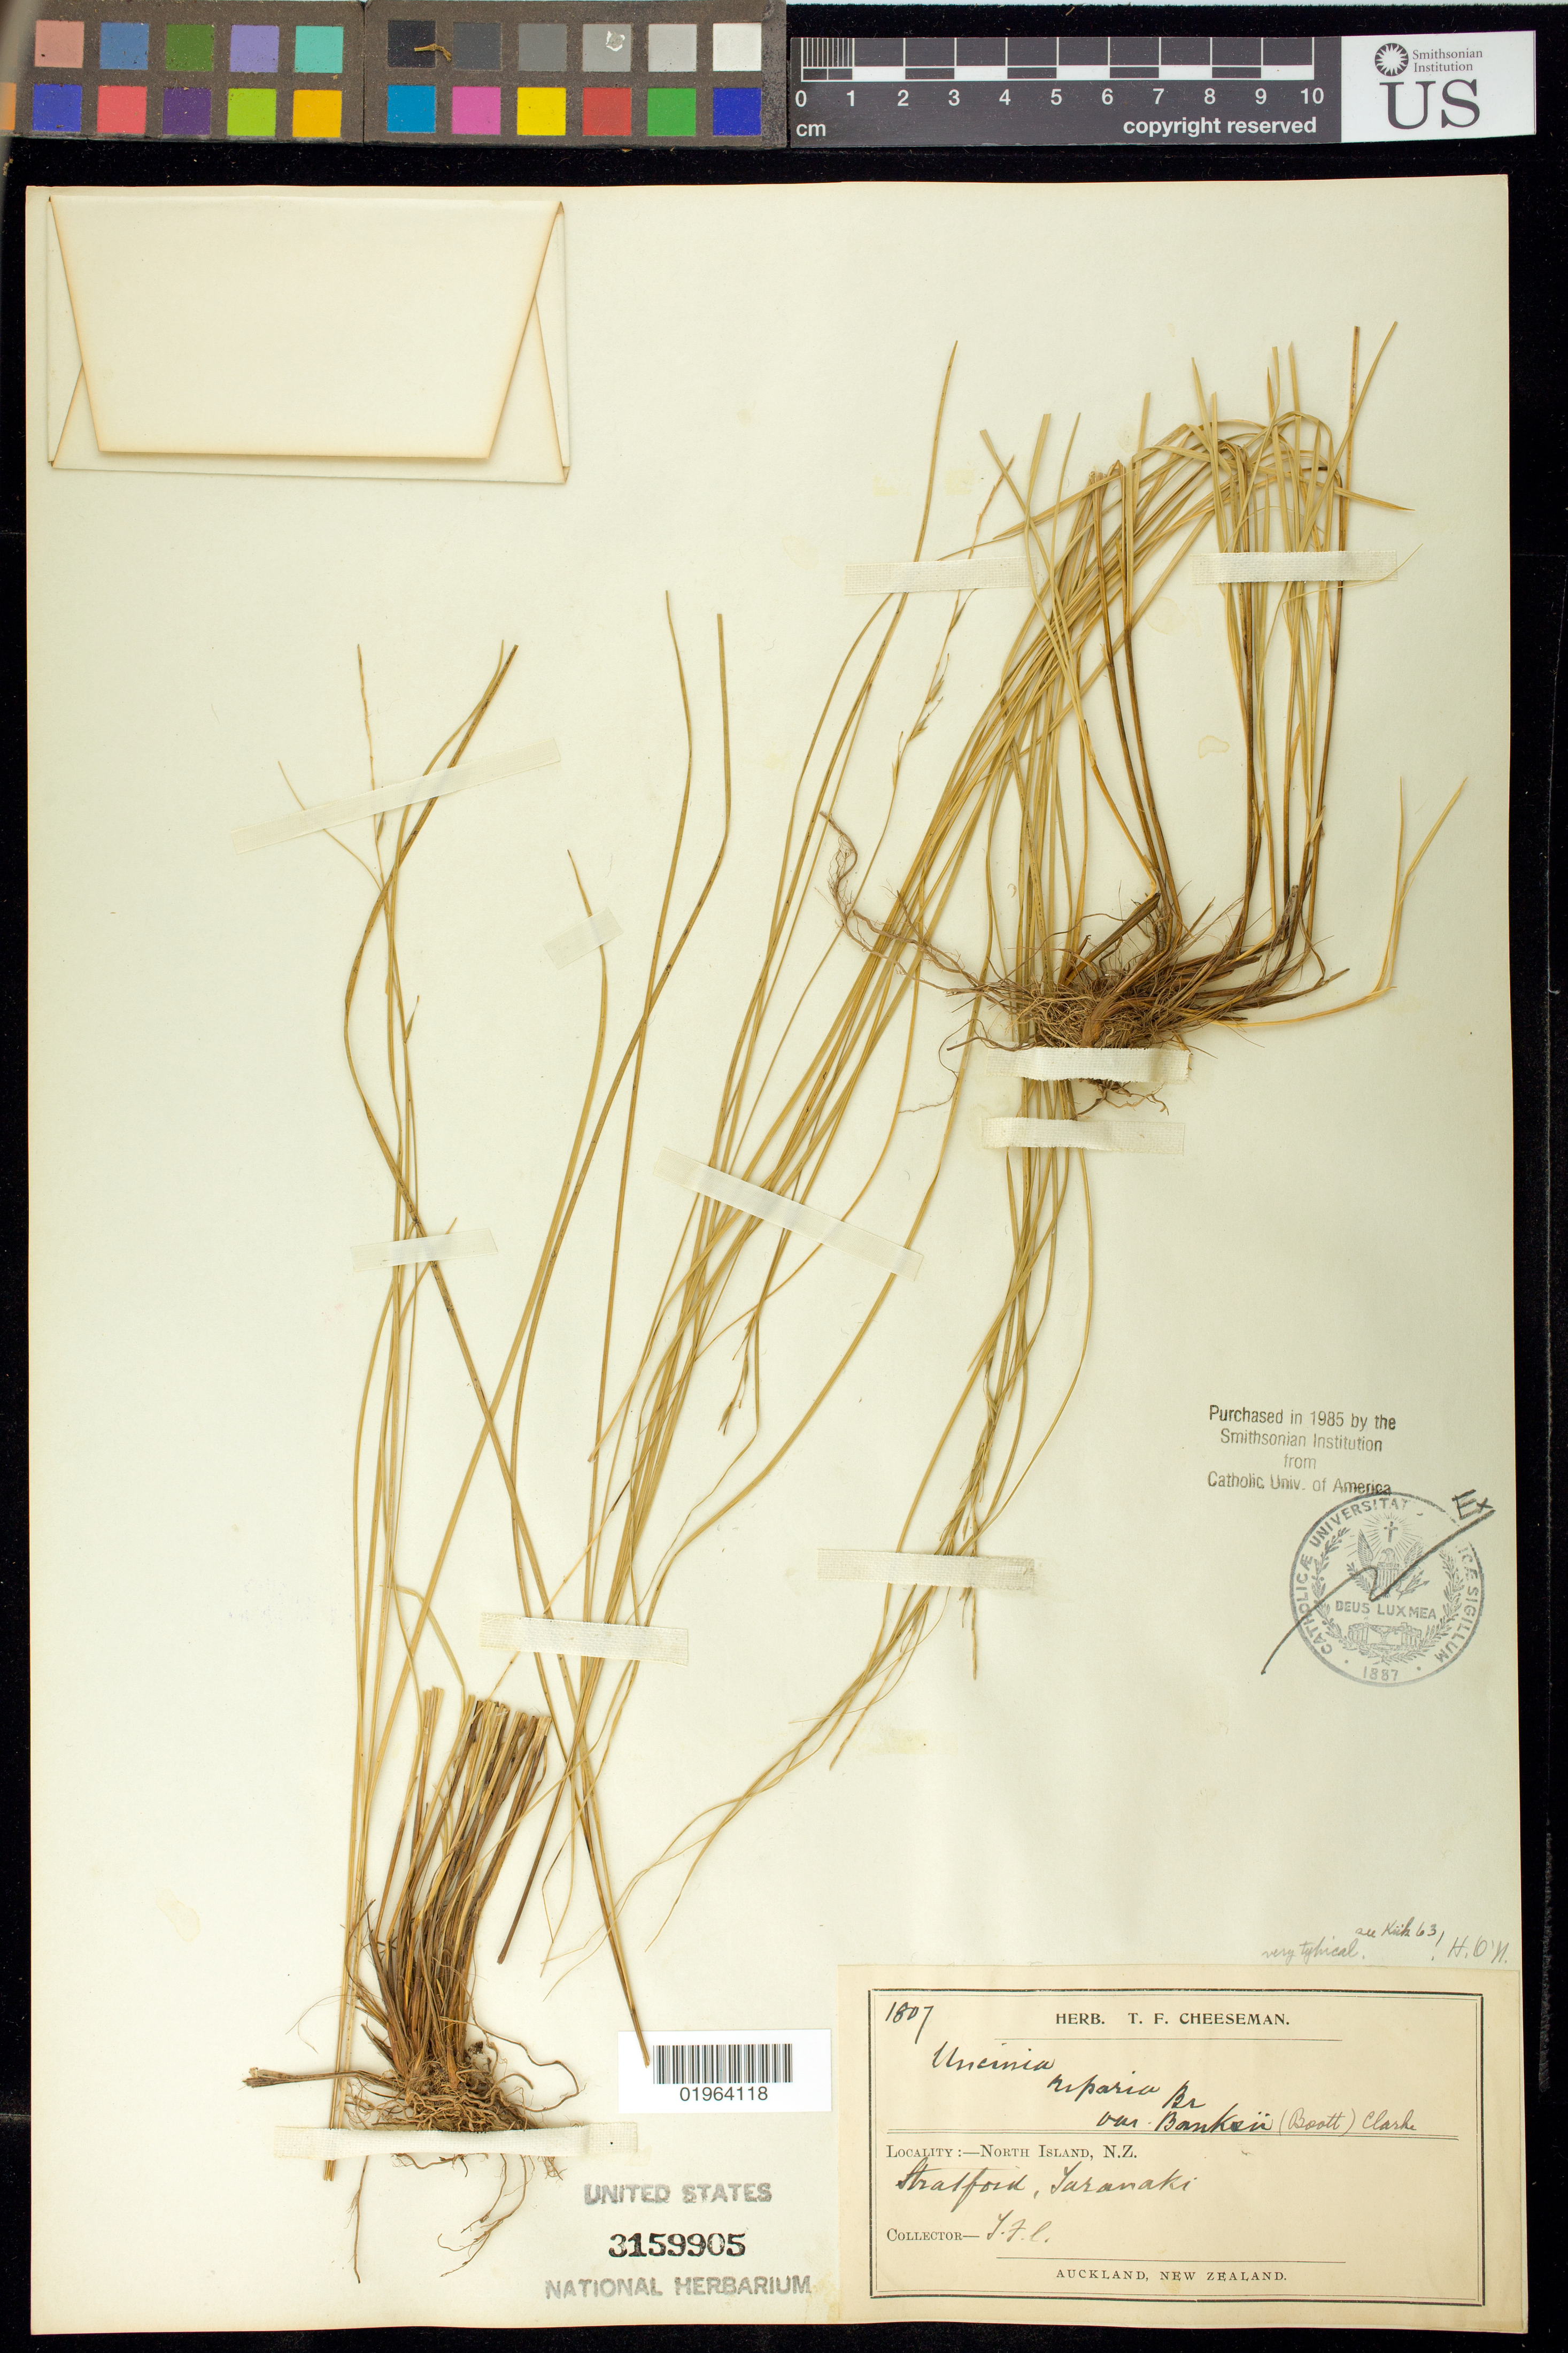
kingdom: Plantae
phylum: Tracheophyta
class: Liliopsida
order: Poales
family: Cyperaceae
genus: Carex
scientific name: Carex banksiana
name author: K.A. Ford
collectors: T. F. Cheeseman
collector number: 1807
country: New Zealand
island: North Island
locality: Stratford, Taranaki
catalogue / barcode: US 3159905